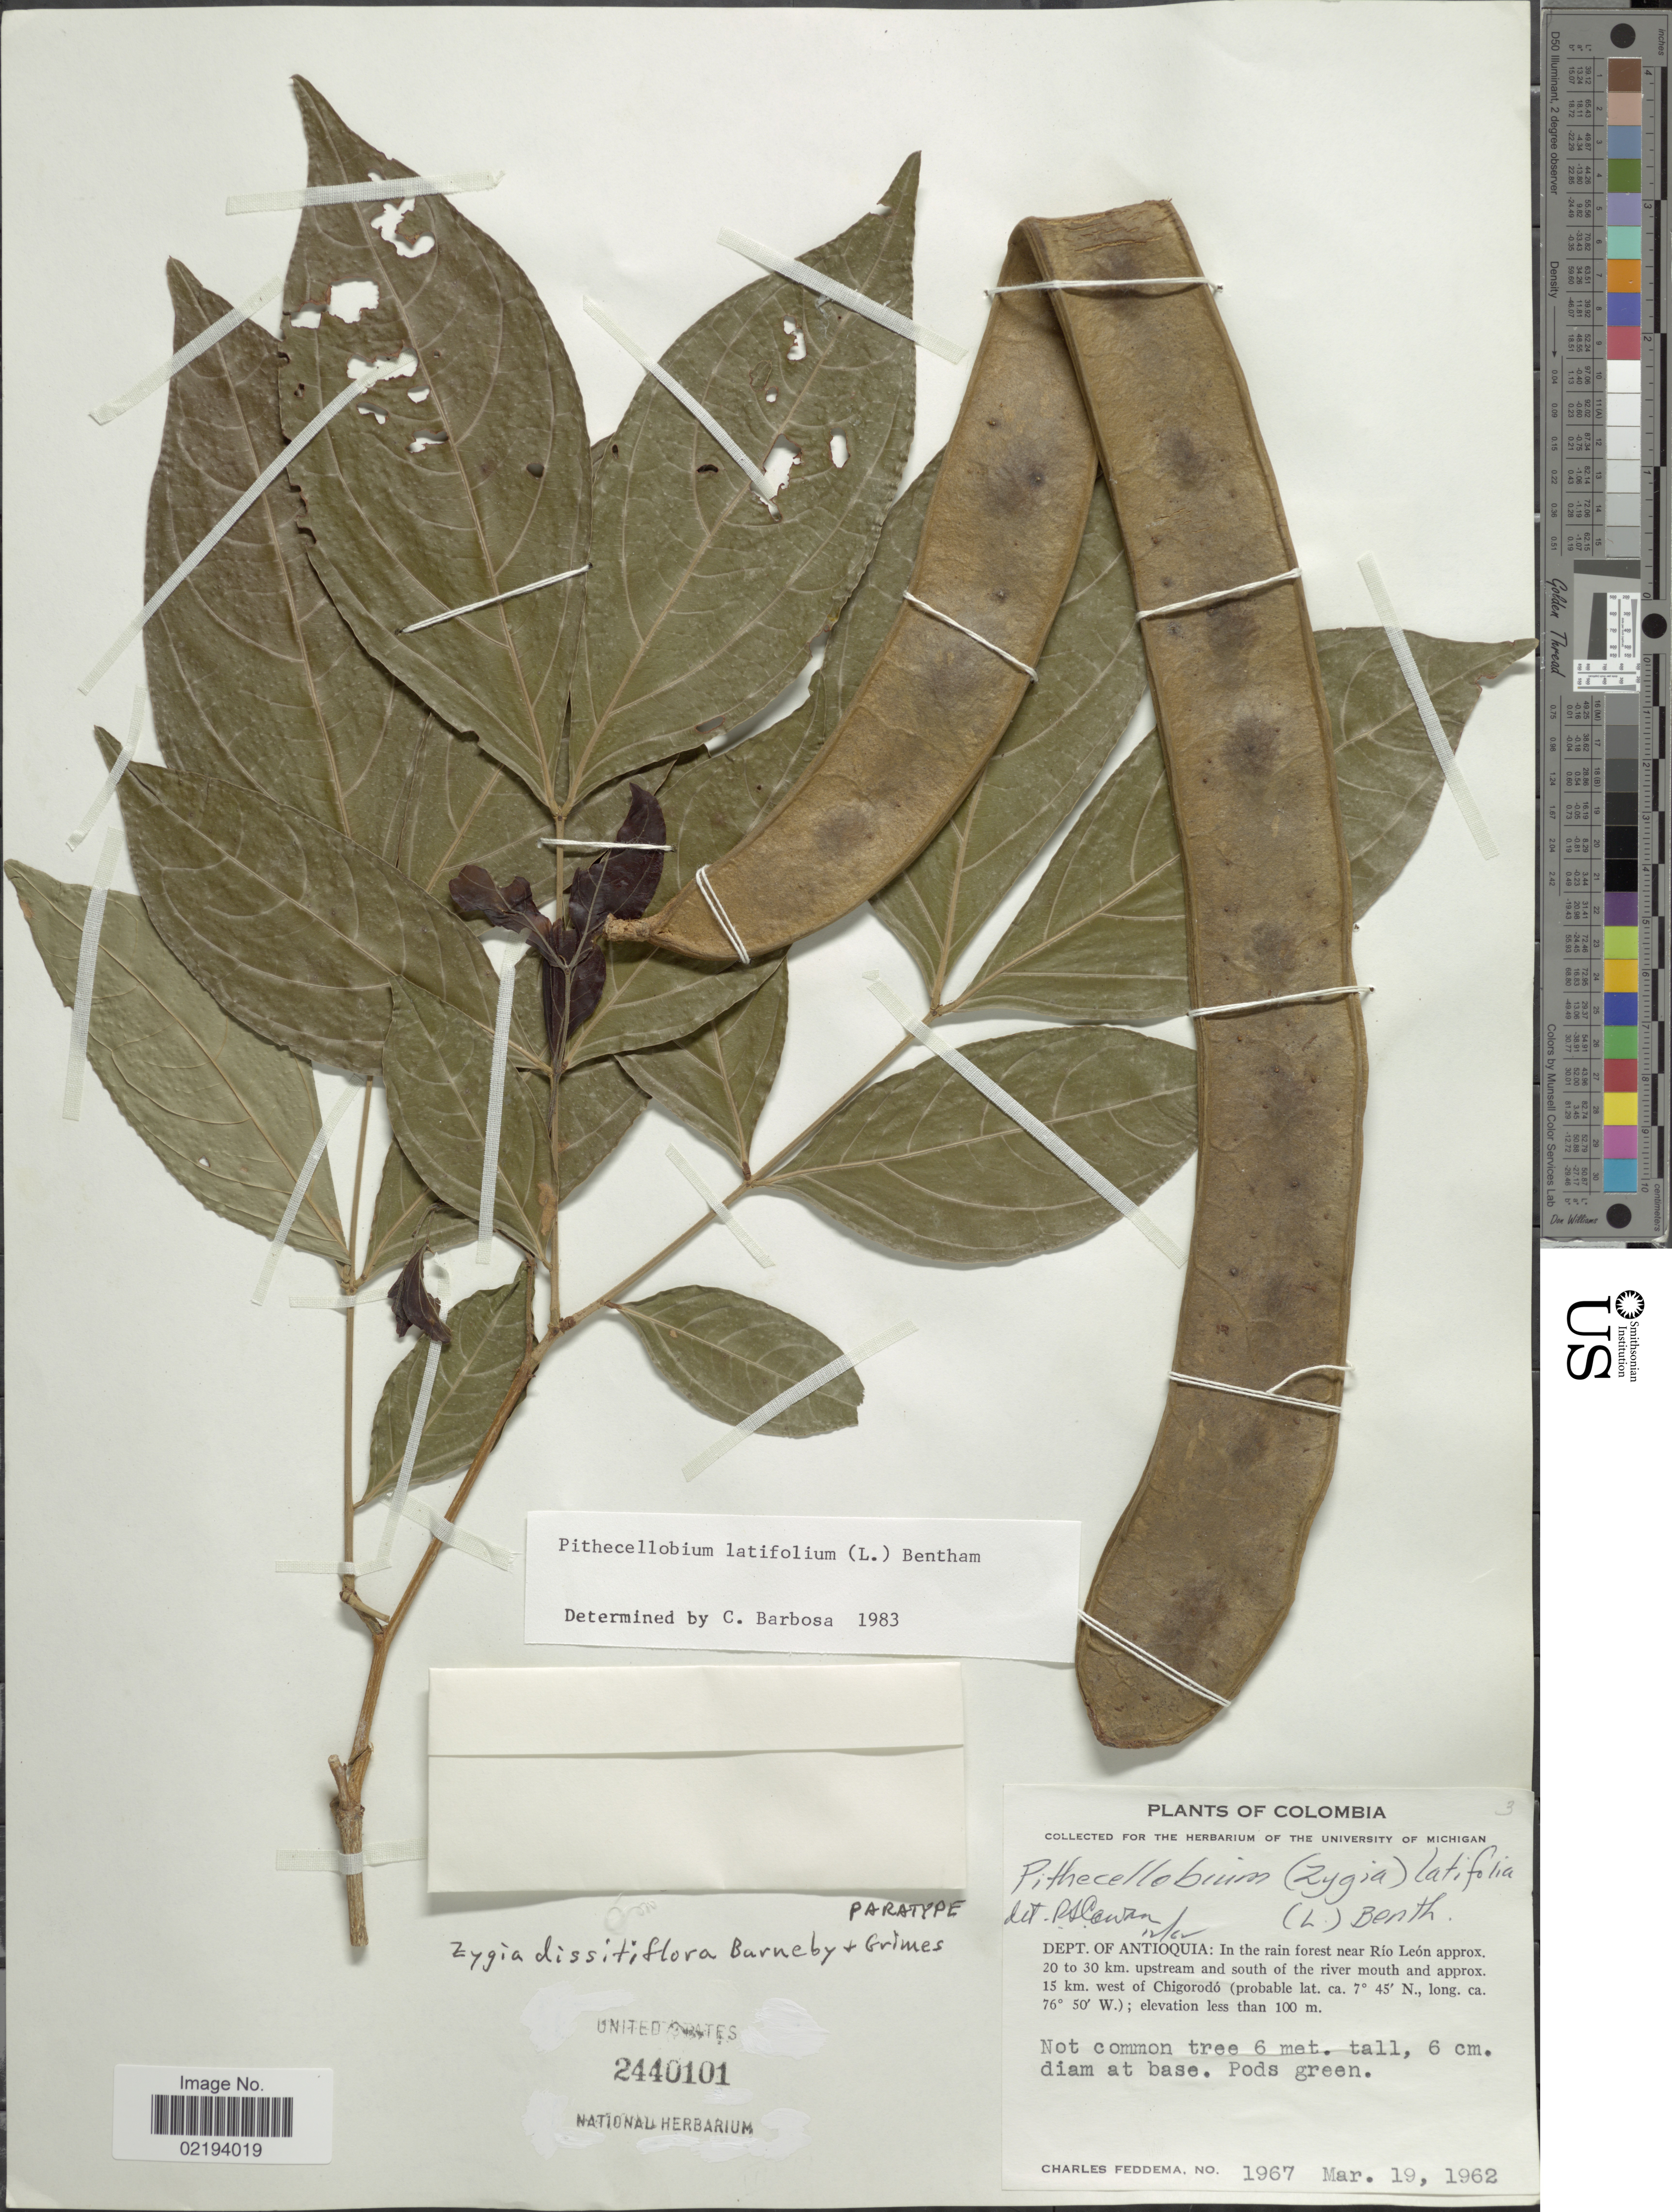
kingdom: Plantae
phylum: Tracheophyta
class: Magnoliopsida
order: Fabales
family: Fabaceae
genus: Zygia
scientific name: Zygia dissitiflora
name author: Barneby & J.W. Grimes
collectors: C. Feddema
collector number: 1967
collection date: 1962-03-19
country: Colombia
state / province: Antioquia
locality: Dept. of Antioquia: In the rain forest near Río León approx. 20 to 30 km upstream and south of the river mouth and approx. 15 km west of Chigordó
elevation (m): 100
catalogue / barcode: US 2440101